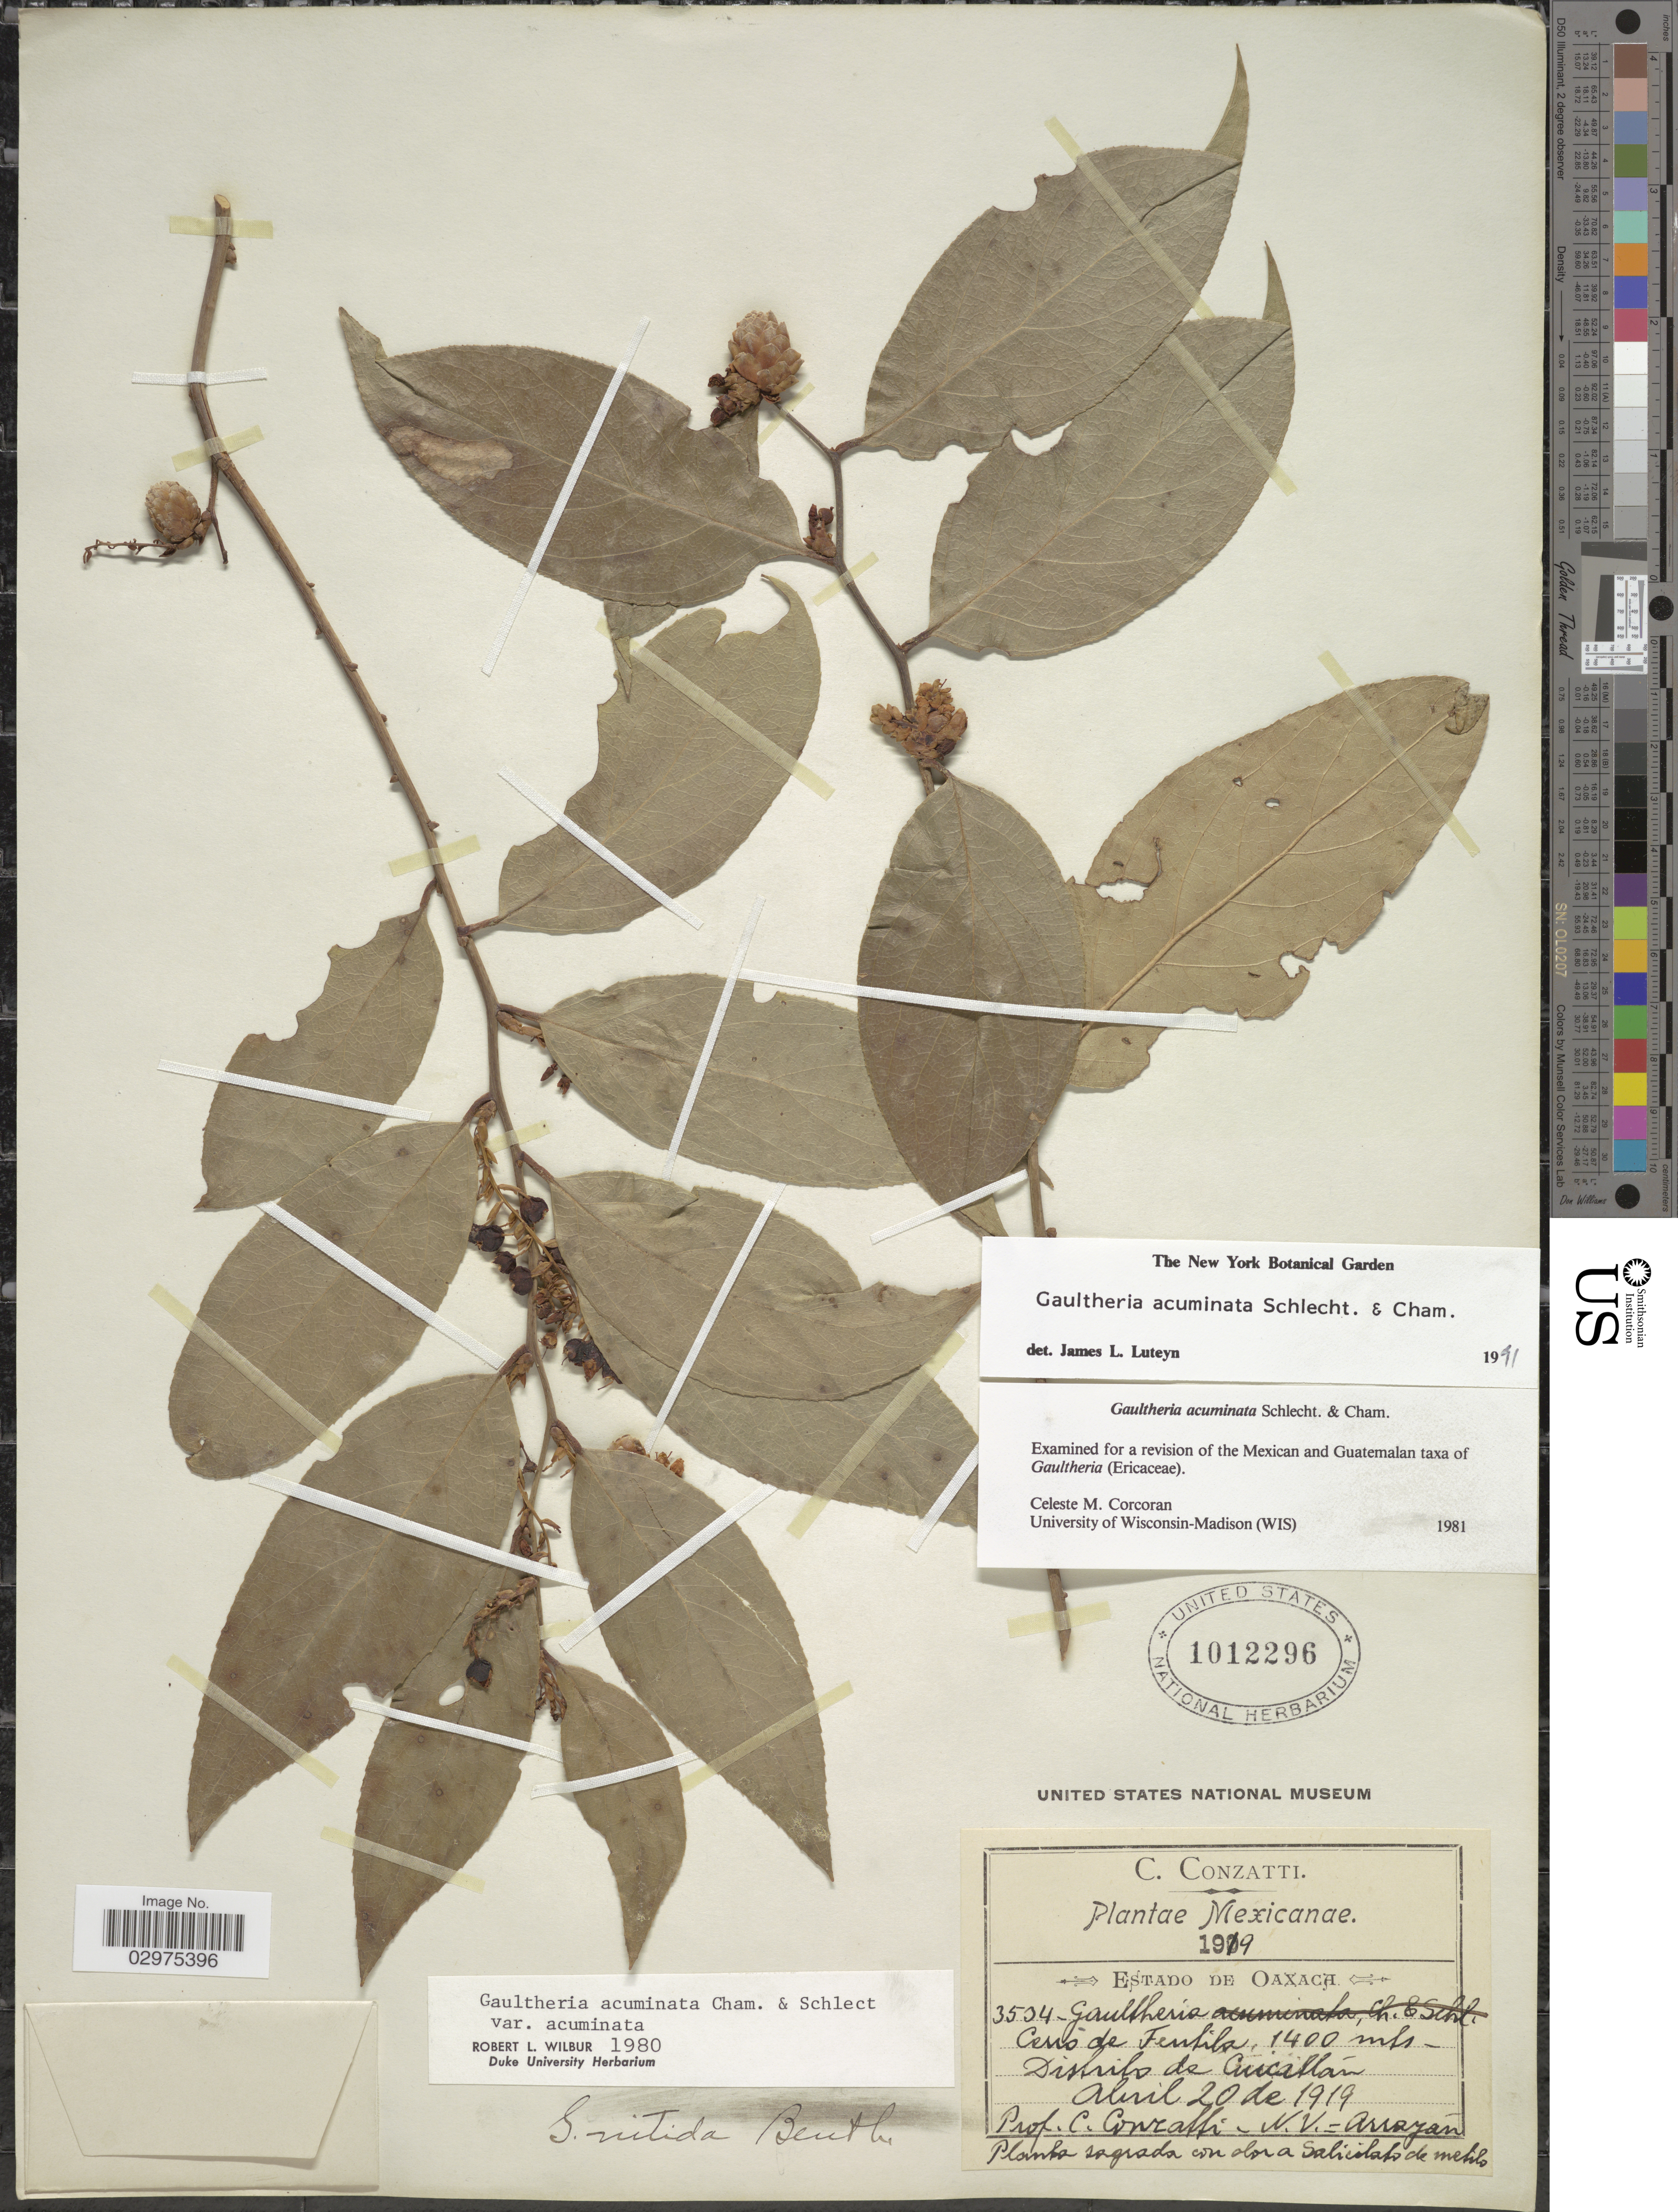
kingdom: Plantae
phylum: Tracheophyta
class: Magnoliopsida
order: Ericales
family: Ericaceae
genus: Gaultheria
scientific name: Gaultheria acuminata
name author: Schltdl. & Cham.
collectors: C. Conzatti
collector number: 3534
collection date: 1919-04-20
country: Mexico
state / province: Oaxaca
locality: Cerro de Teutila, Distrito de Cuicatlán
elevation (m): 1400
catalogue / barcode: US 1012296